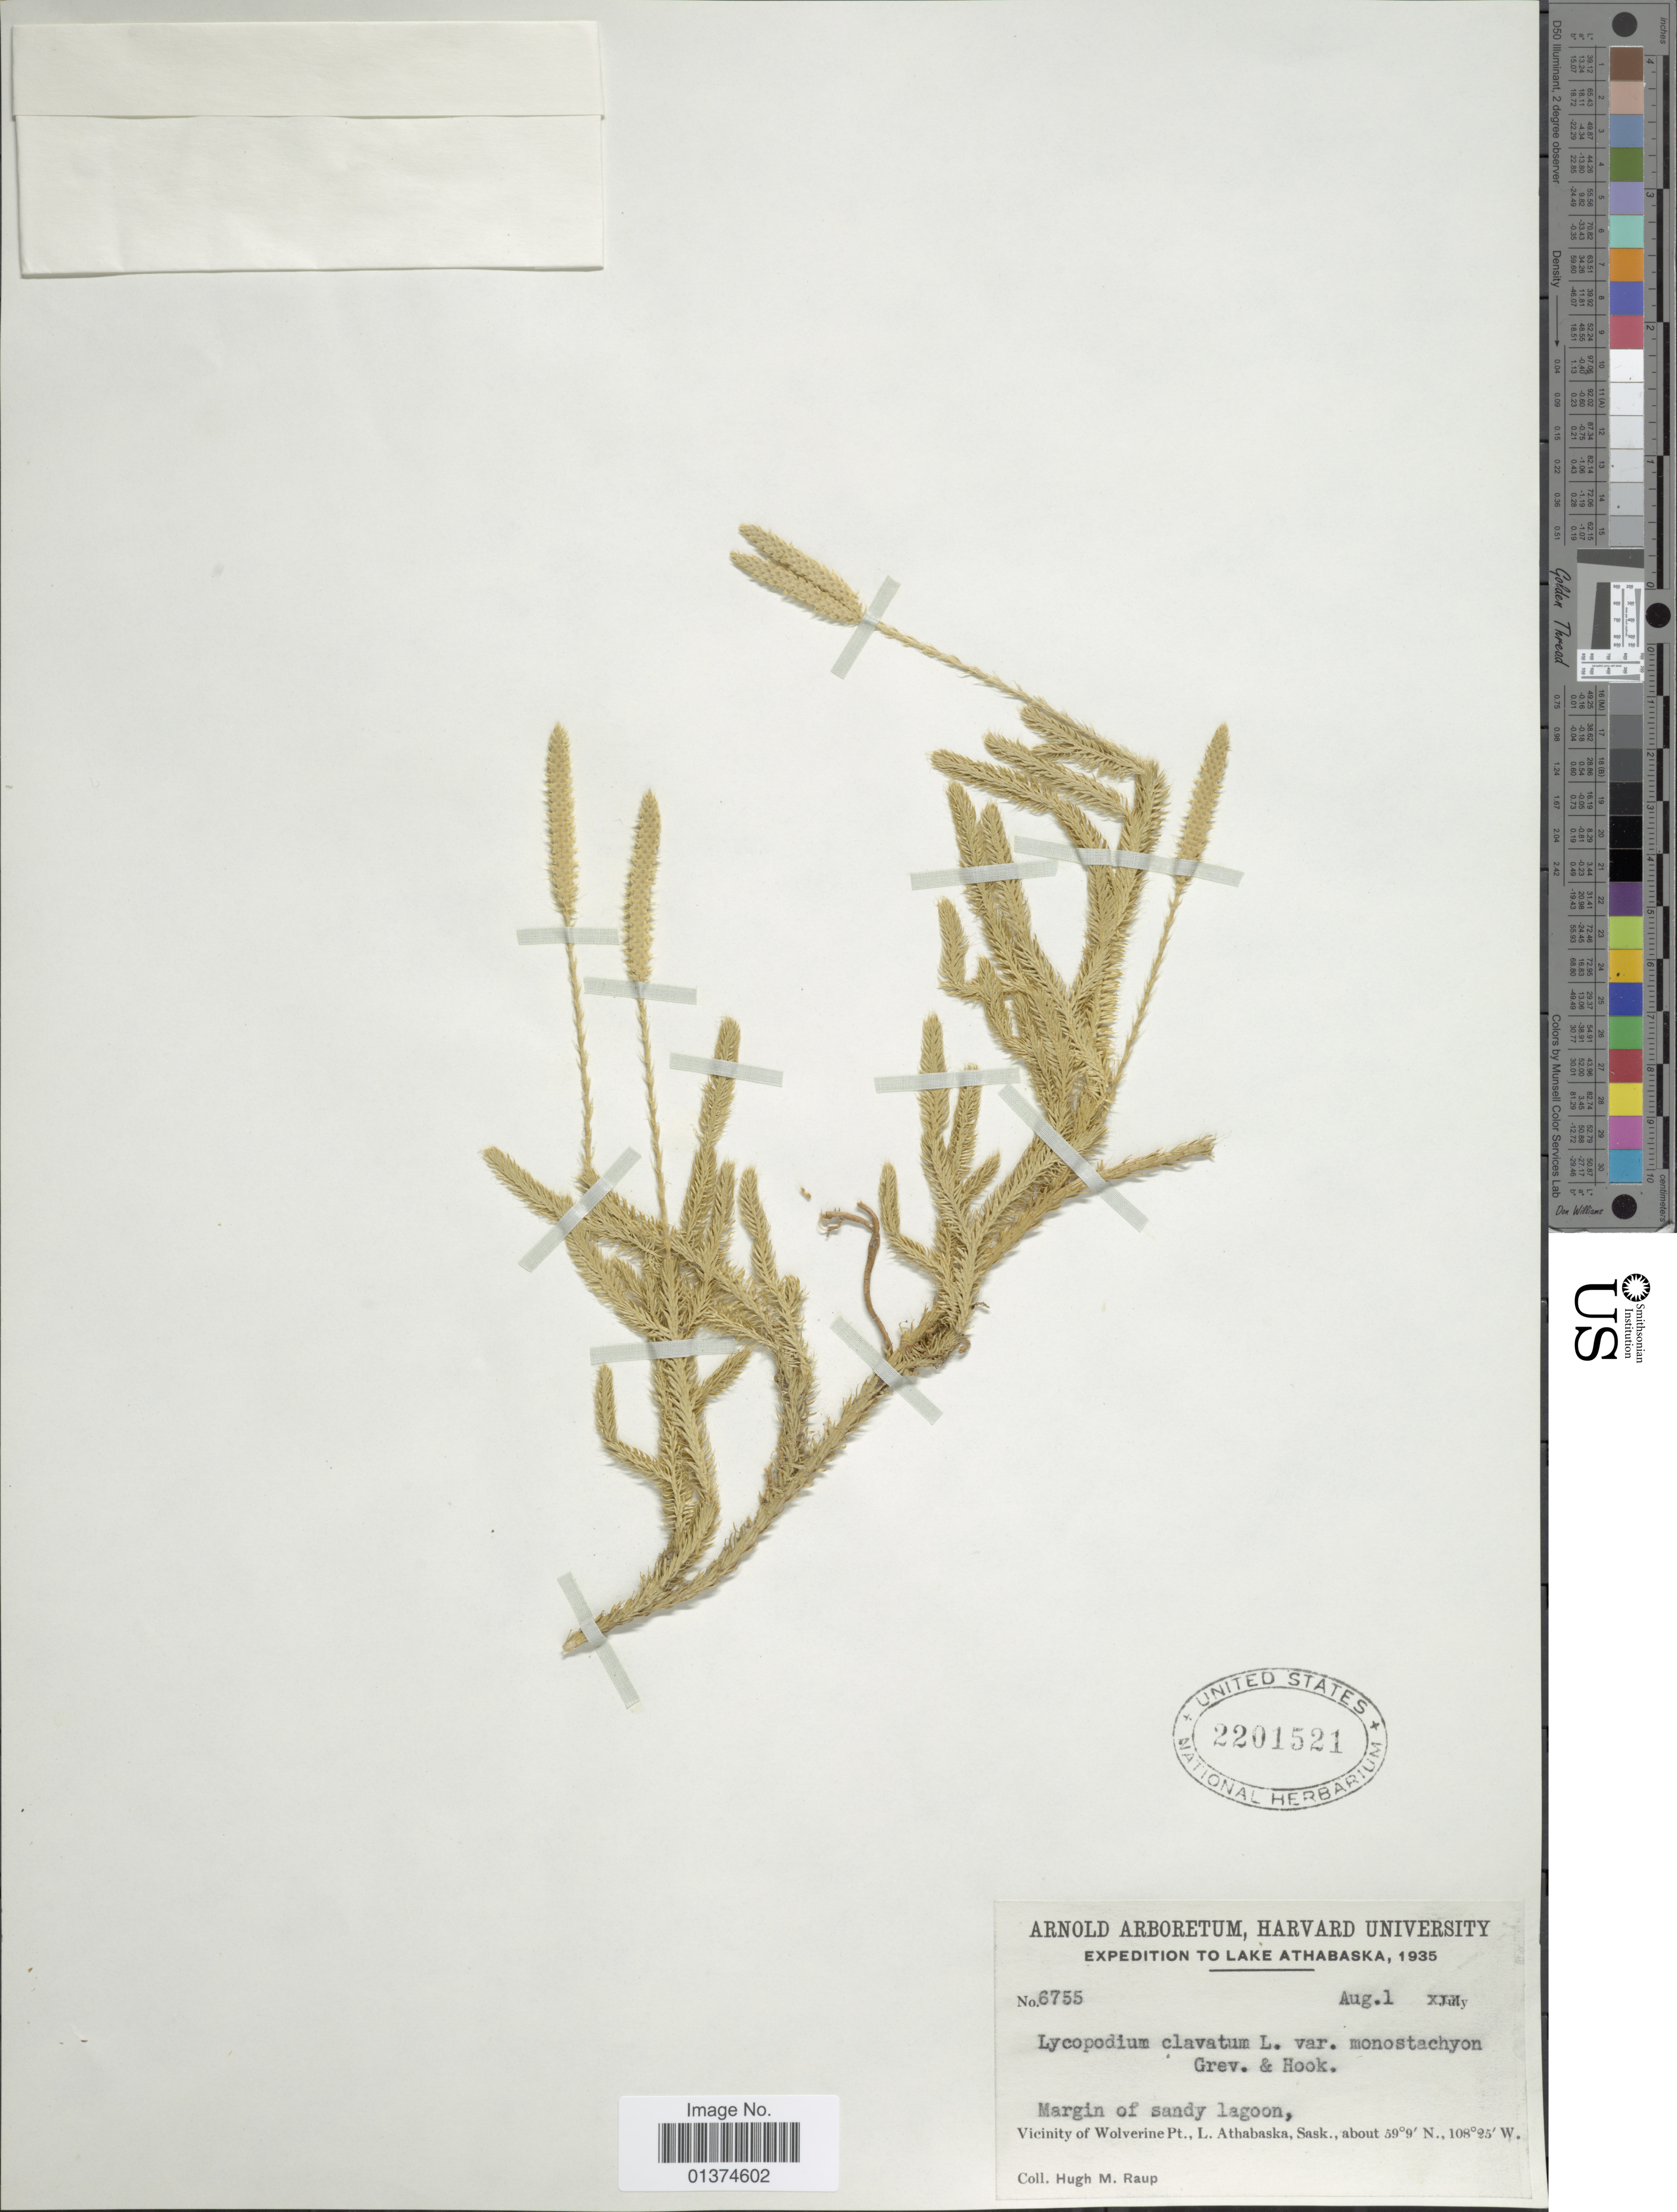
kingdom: Plantae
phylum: Tracheophyta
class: Lycopodiopsida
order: Lycopodiales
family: Lycopodiaceae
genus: Lycopodium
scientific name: Lycopodium clavatum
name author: L.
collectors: H. Raup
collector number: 6755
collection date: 1935-08-01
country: United States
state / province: Alaska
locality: Vicinity of Wolverine Pt., L. Athabaska, Sask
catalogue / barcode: US 2201521